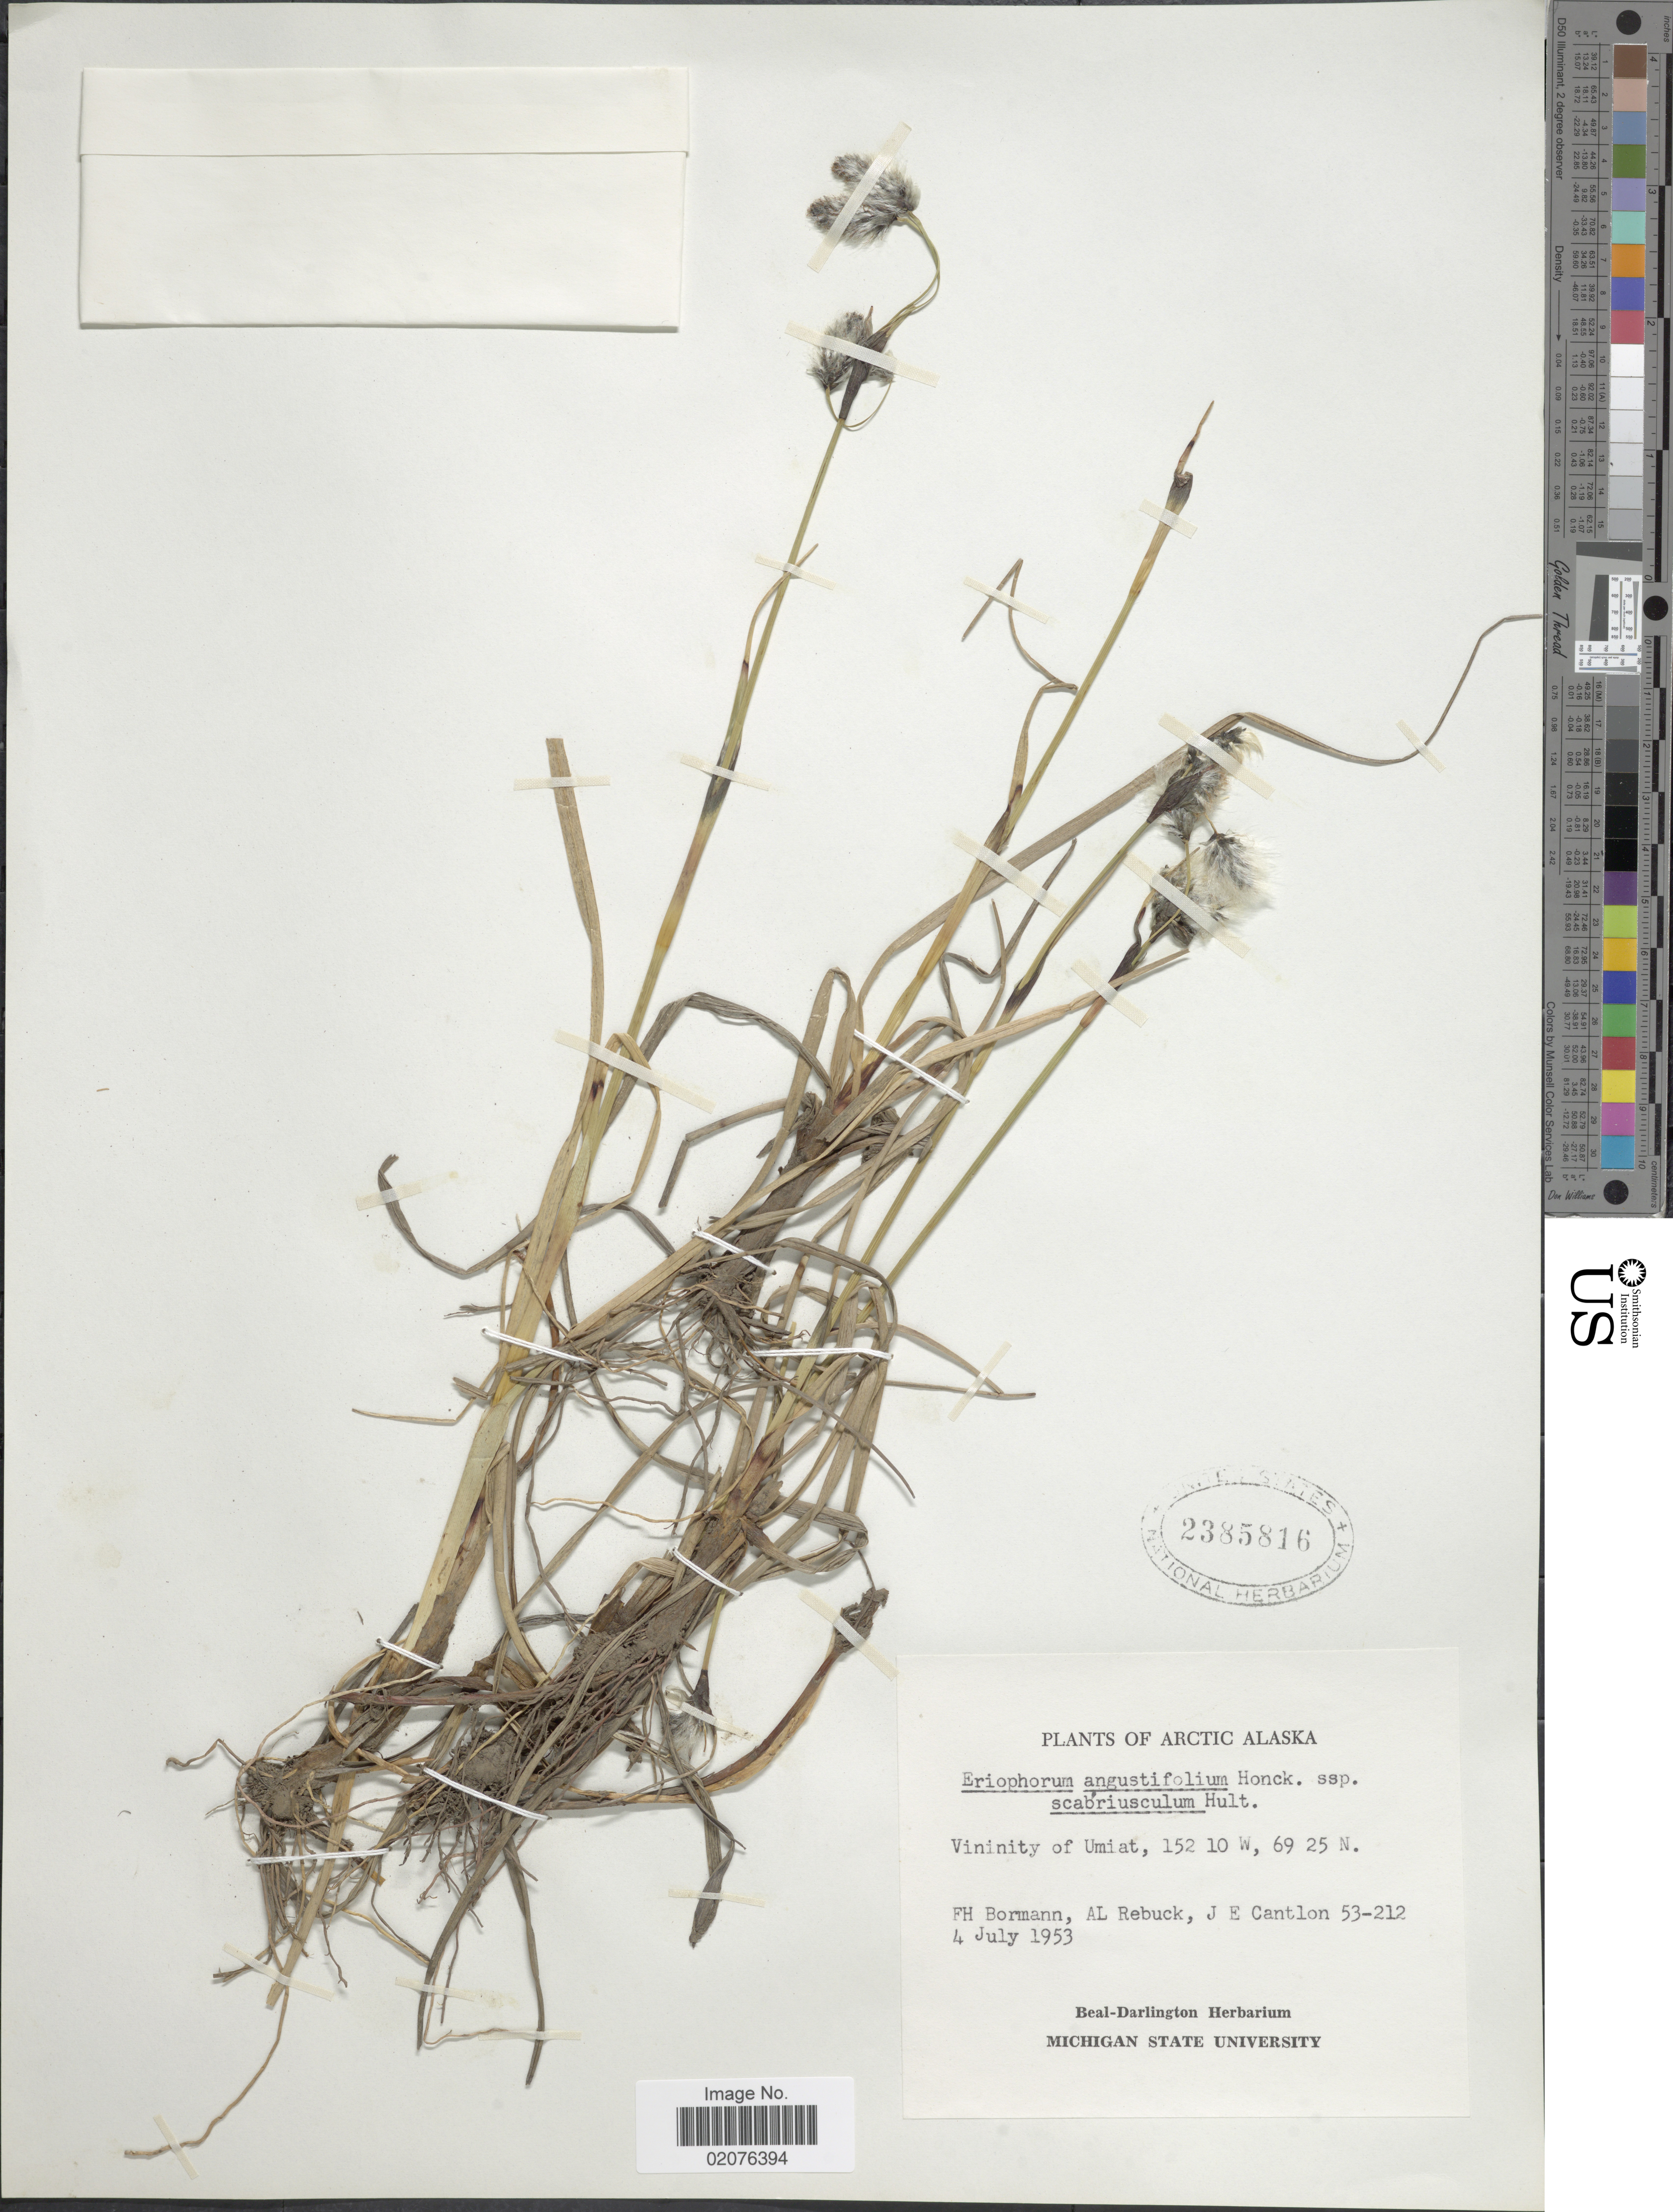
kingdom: Plantae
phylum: Tracheophyta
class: Liliopsida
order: Poales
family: Cyperaceae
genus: Eriophorum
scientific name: Eriophorum angustifolium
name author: Honck.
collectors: F. Bormann, A. Rebuck & J. Cantlon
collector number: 53-212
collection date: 1953-07-04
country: United States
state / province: Alaska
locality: Arctic Alaska, Vininity of Umiat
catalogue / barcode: US 2385816